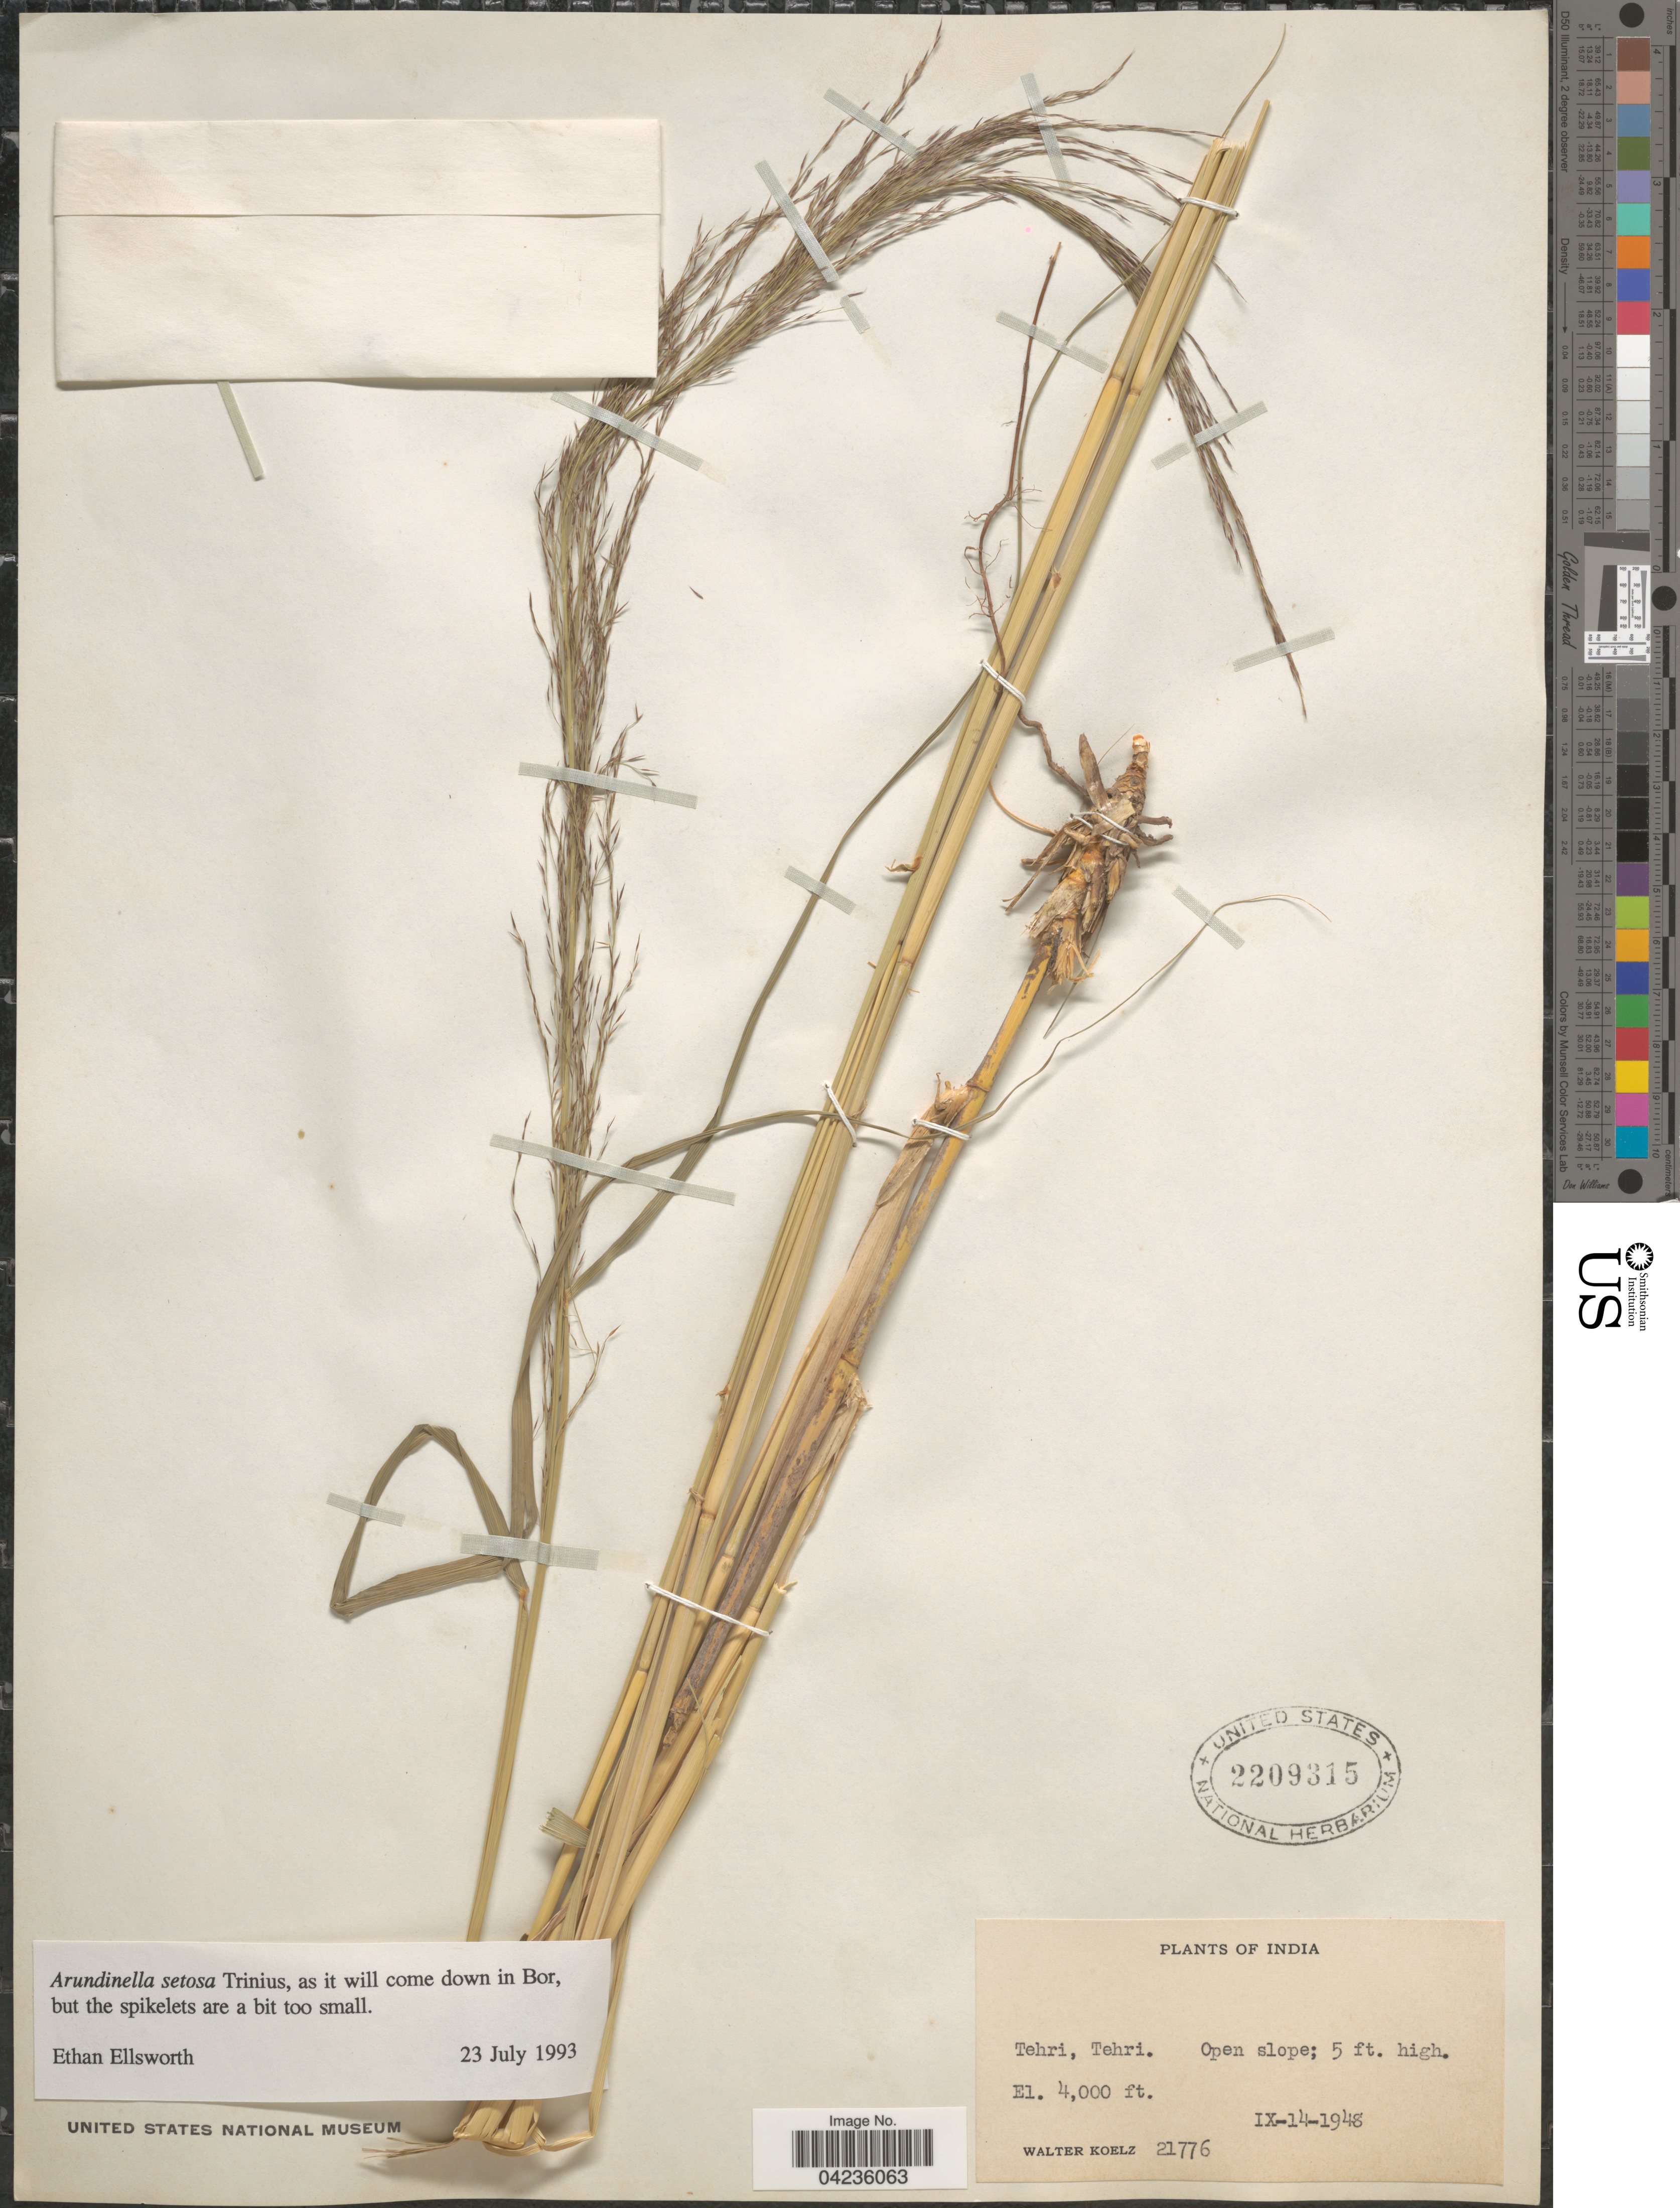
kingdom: Plantae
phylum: Tracheophyta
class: Liliopsida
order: Poales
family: Poaceae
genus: Arundinella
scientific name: Arundinella setosa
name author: Trin.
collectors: W. N. Koelz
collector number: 21776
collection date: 1948-09-14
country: India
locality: Tehri, Tehri.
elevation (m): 1219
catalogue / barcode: US 2209315